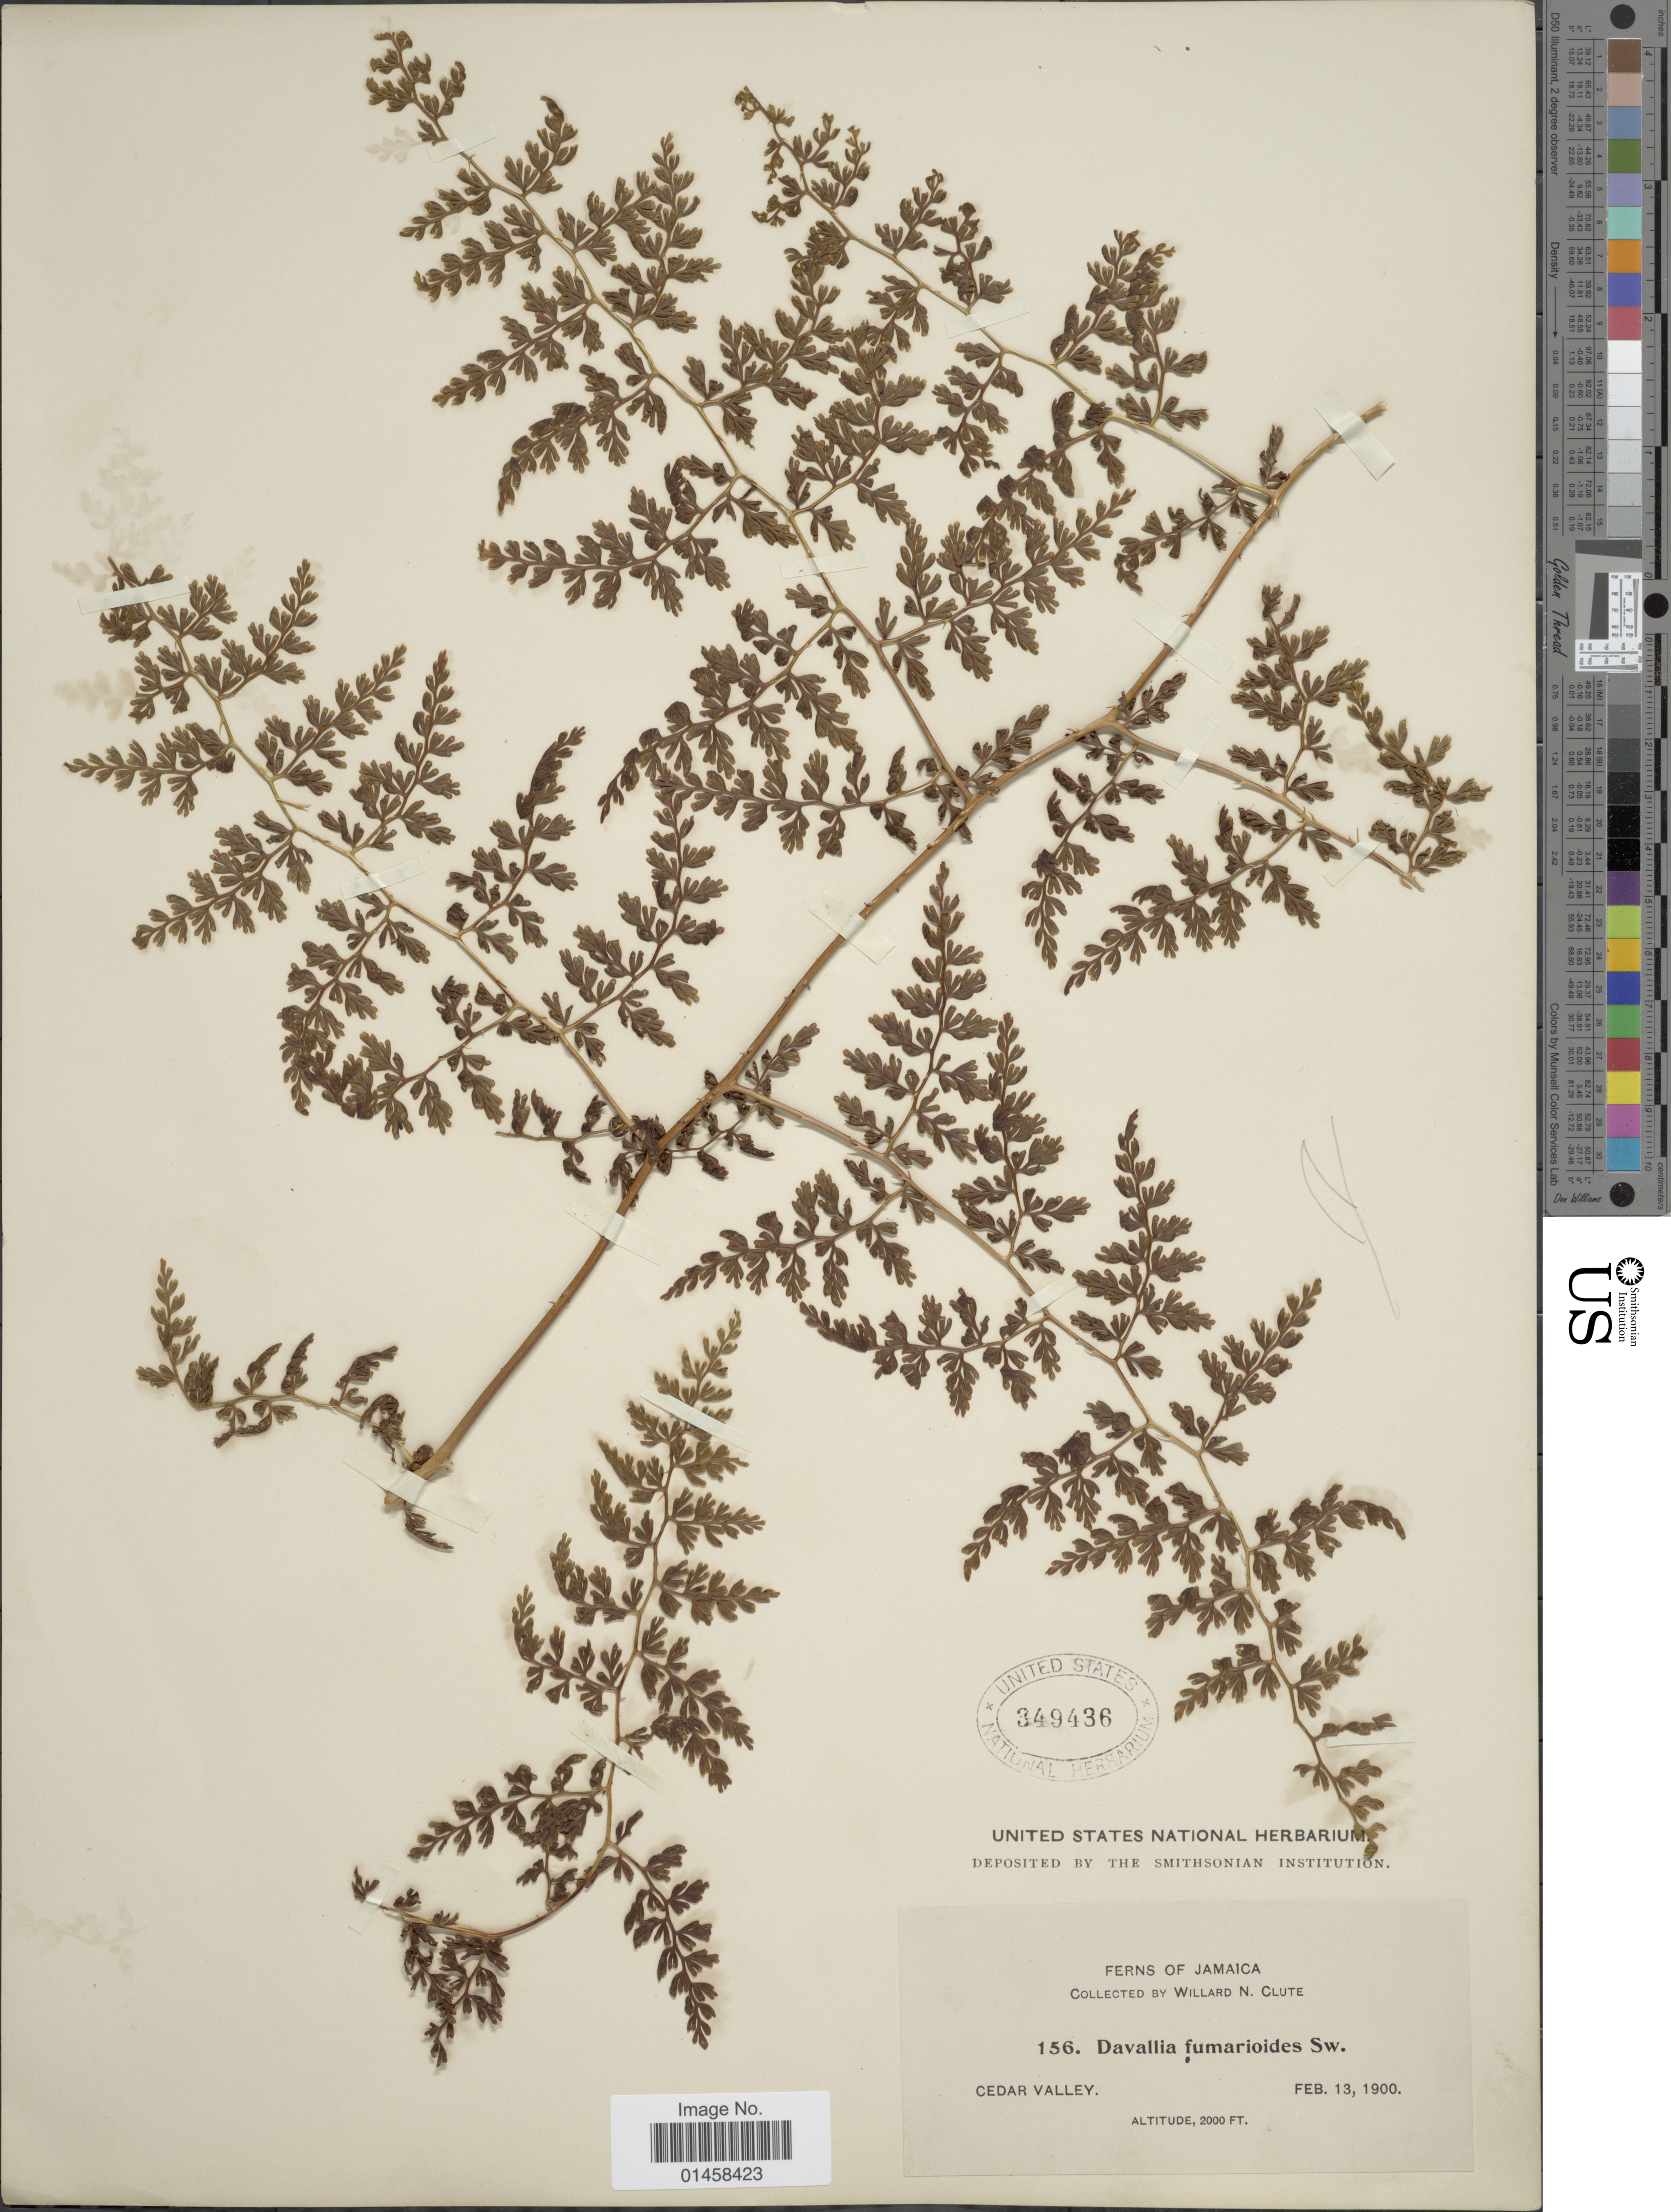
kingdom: Plantae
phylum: Tracheophyta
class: Polypodiopsida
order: Polypodiales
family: Lindsaeaceae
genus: Odontosoria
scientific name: Odontosoria fumarioides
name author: (Sw.) J. Sm.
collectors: W. N. Clute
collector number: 156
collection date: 1900-02-13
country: Jamaica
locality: Cedar Valley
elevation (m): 610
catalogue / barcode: US 349436